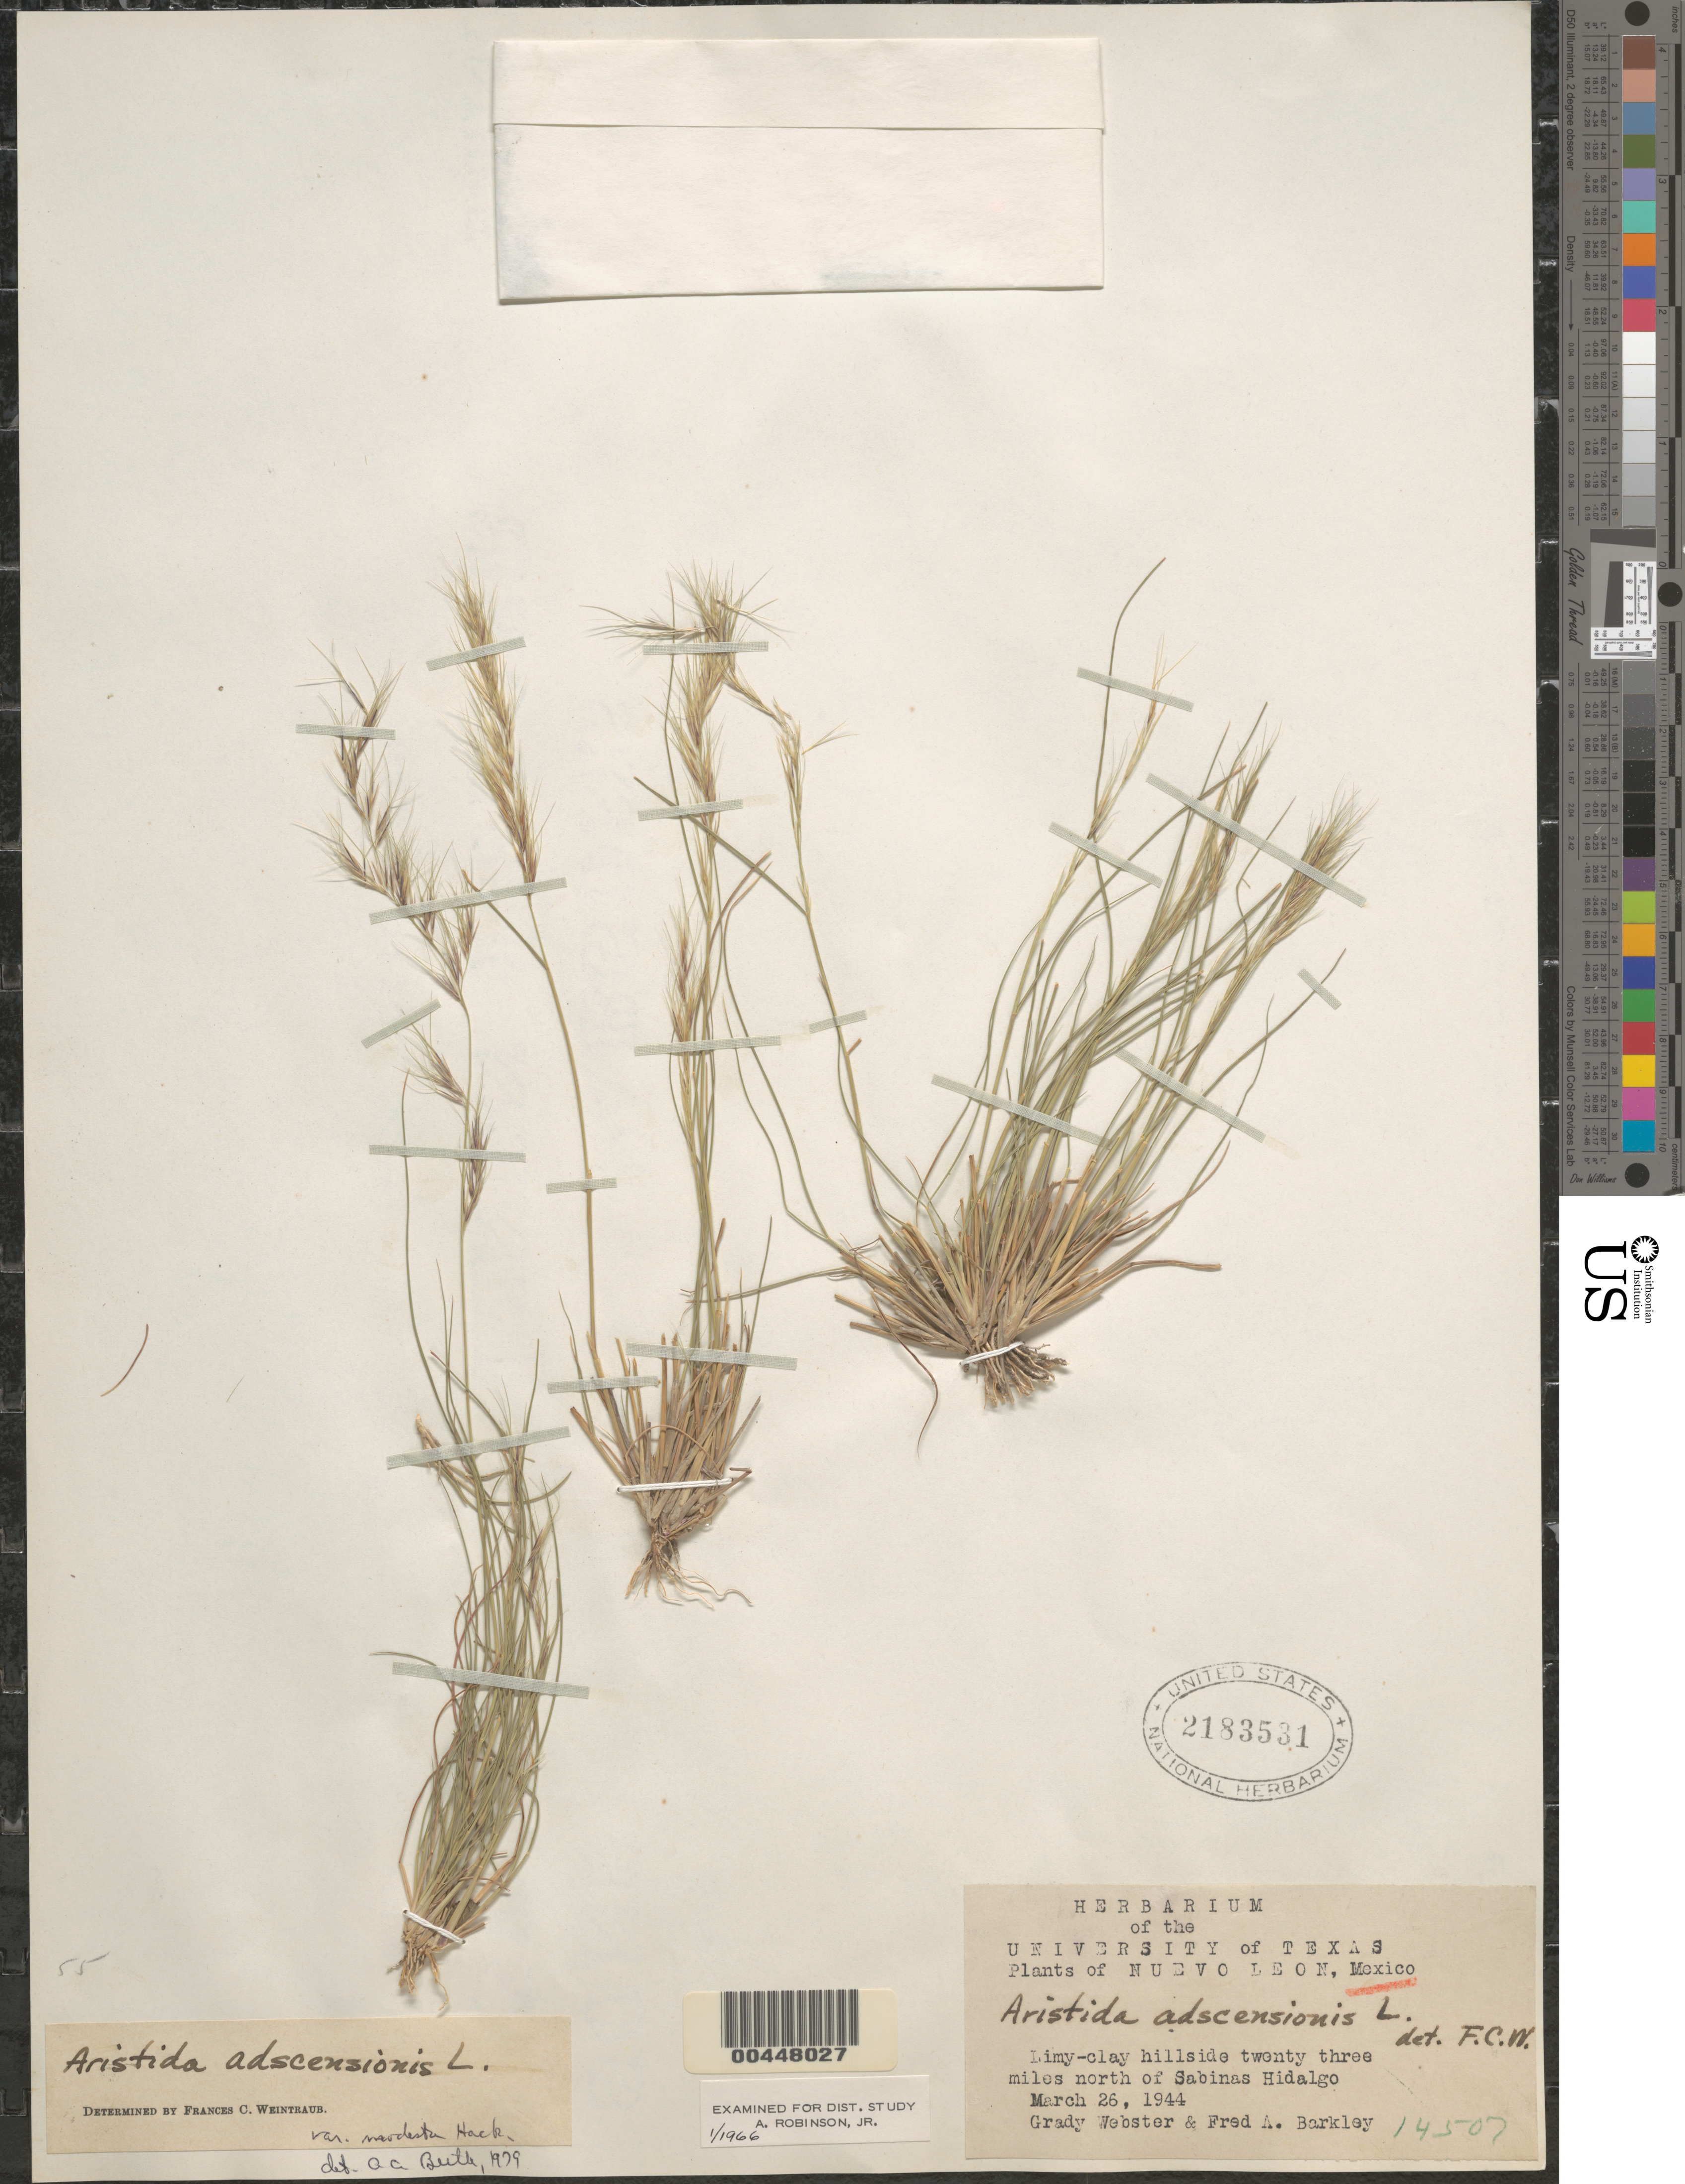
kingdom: Plantae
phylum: Tracheophyta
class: Liliopsida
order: Poales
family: Poaceae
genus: Aristida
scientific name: Aristida adscensionis var. modesta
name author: Hack. in Stuck.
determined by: Beetle, Alan A.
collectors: G. L. Webster & F. A. Barkley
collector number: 14507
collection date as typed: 26 Mar 1944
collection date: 1944-03-26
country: Mexico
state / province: Nuevo León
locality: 23 miles N of Sabinas Hidalgo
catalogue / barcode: US 2183531